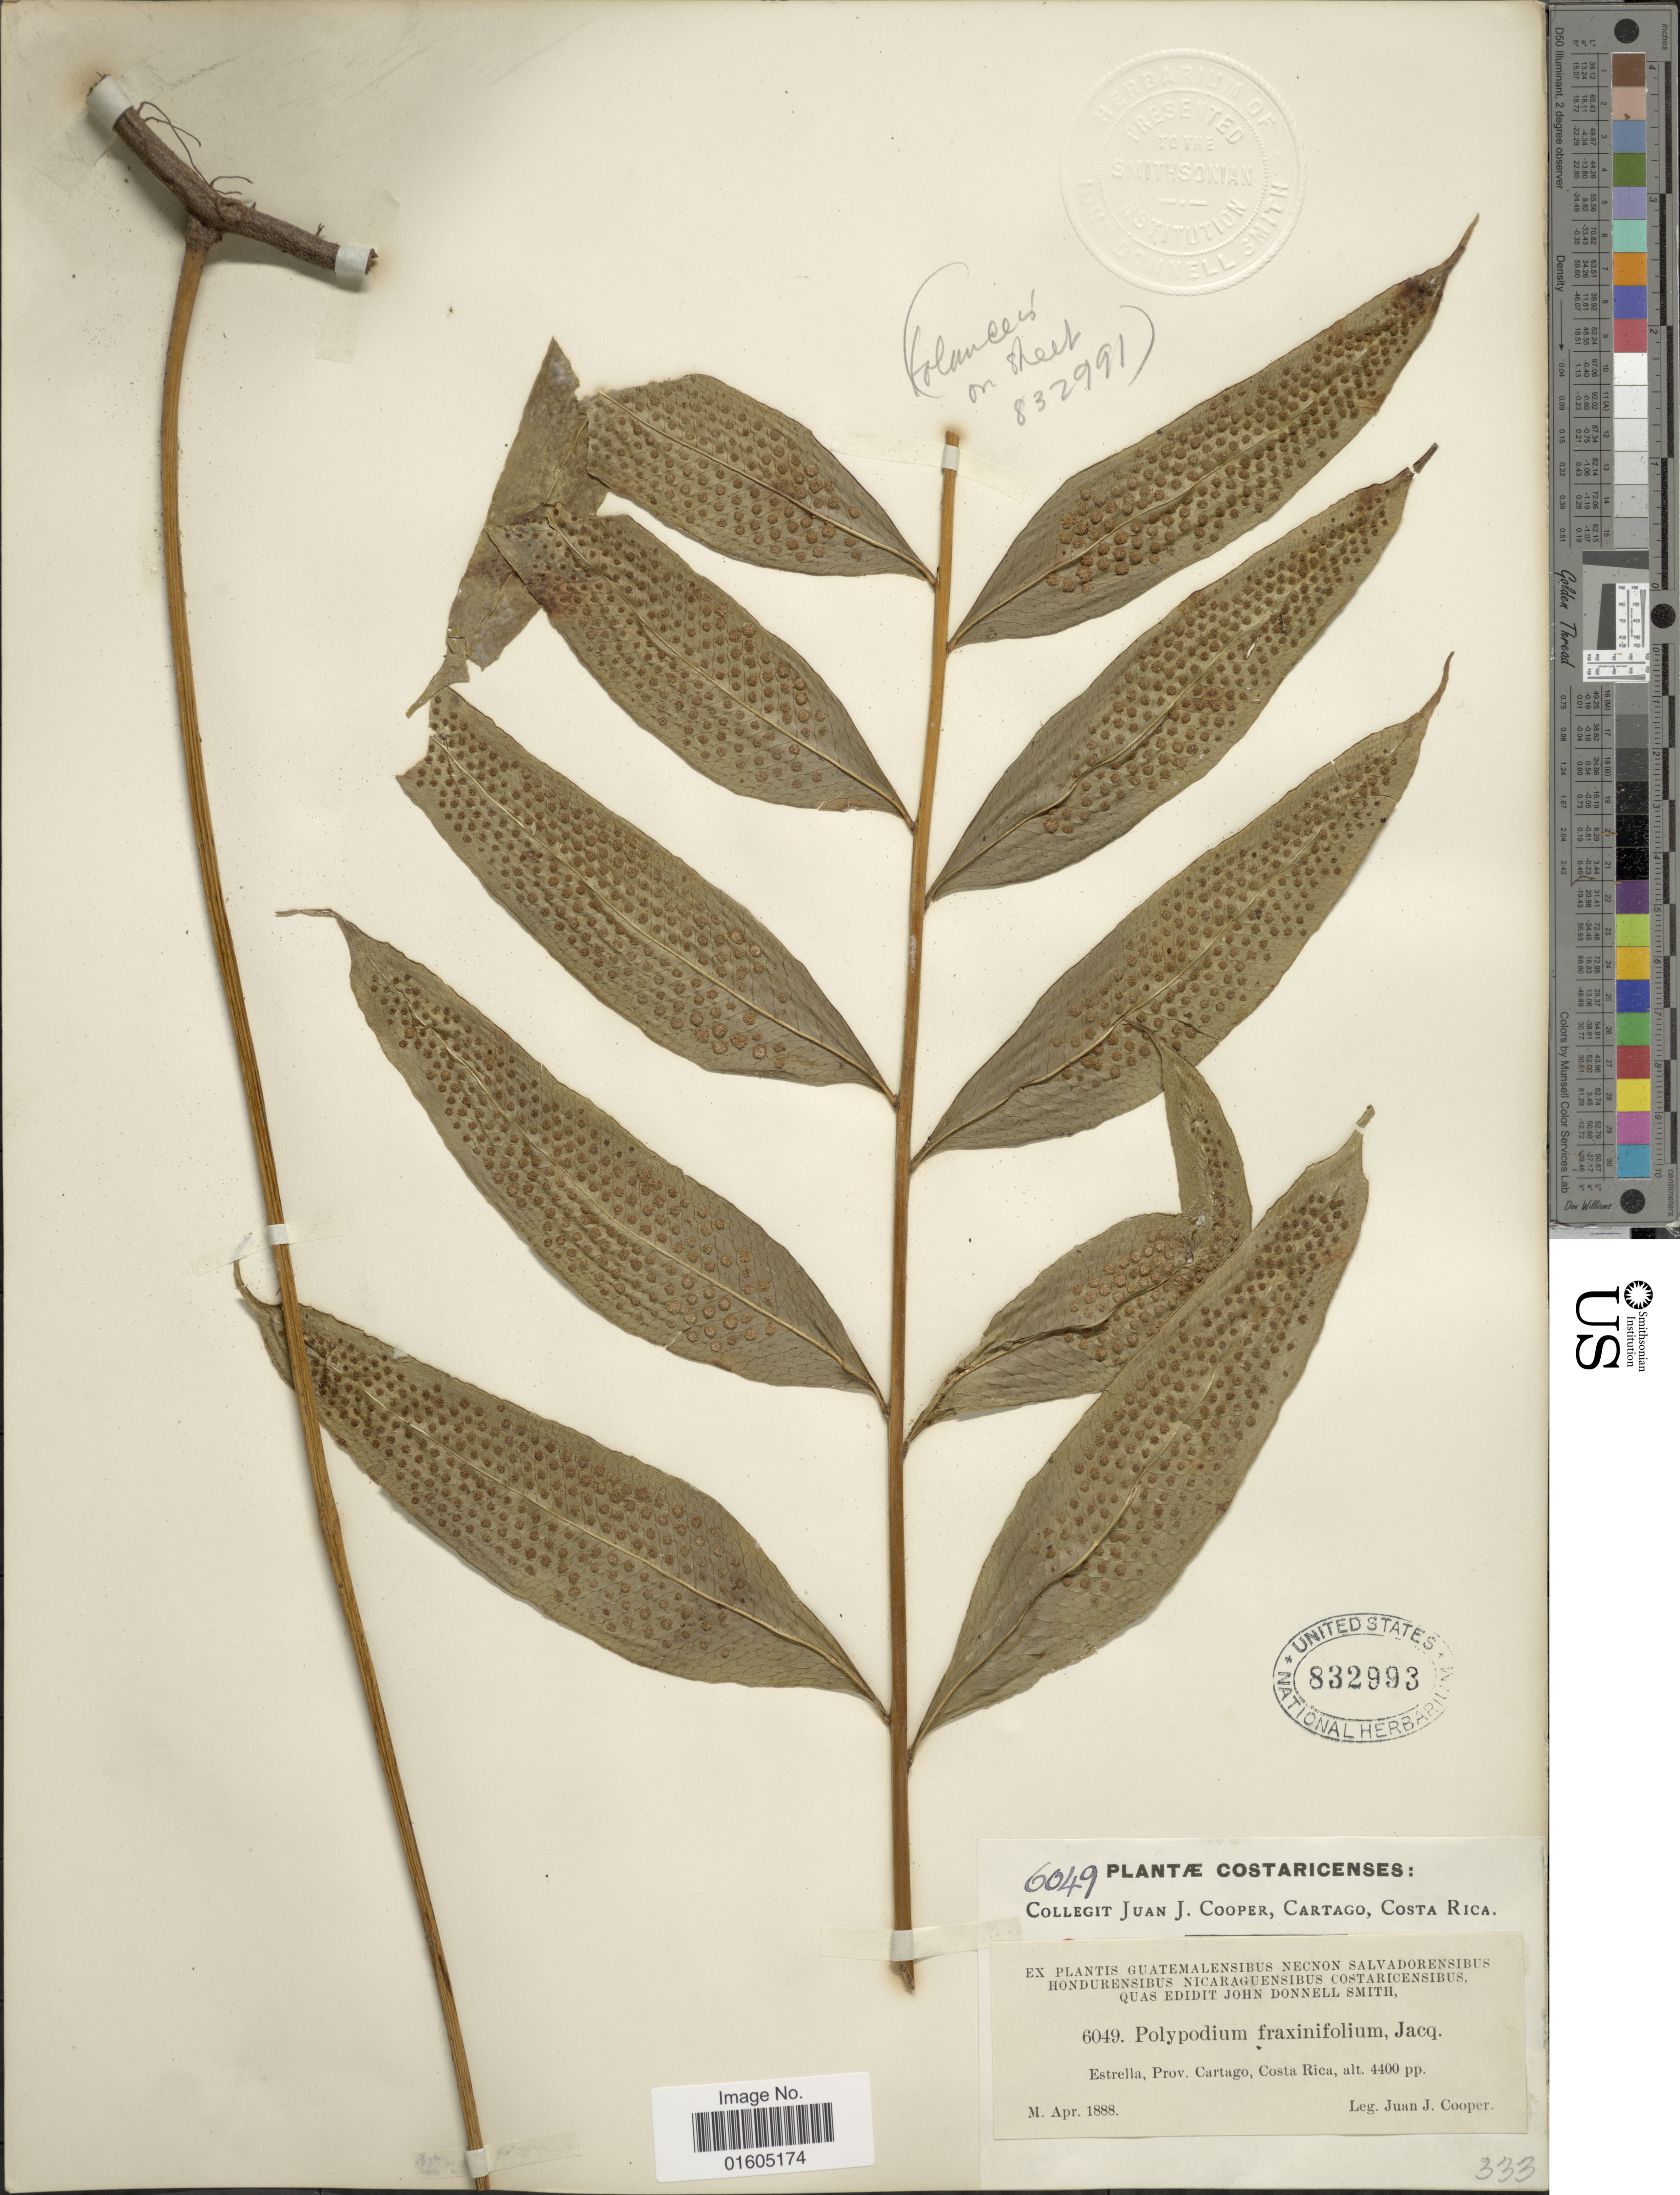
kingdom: Plantae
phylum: Tracheophyta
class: Polypodiopsida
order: Polypodiales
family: Polypodiaceae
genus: Serpocaulon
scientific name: Serpocaulon fraxinifolium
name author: (Jacq.) A.R. Sm.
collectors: J. J. Cooper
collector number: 6049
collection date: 1888-04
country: Costa Rica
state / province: Cartago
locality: Estrella Prov.Cartago, Costa Rica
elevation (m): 1341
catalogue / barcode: US 832993